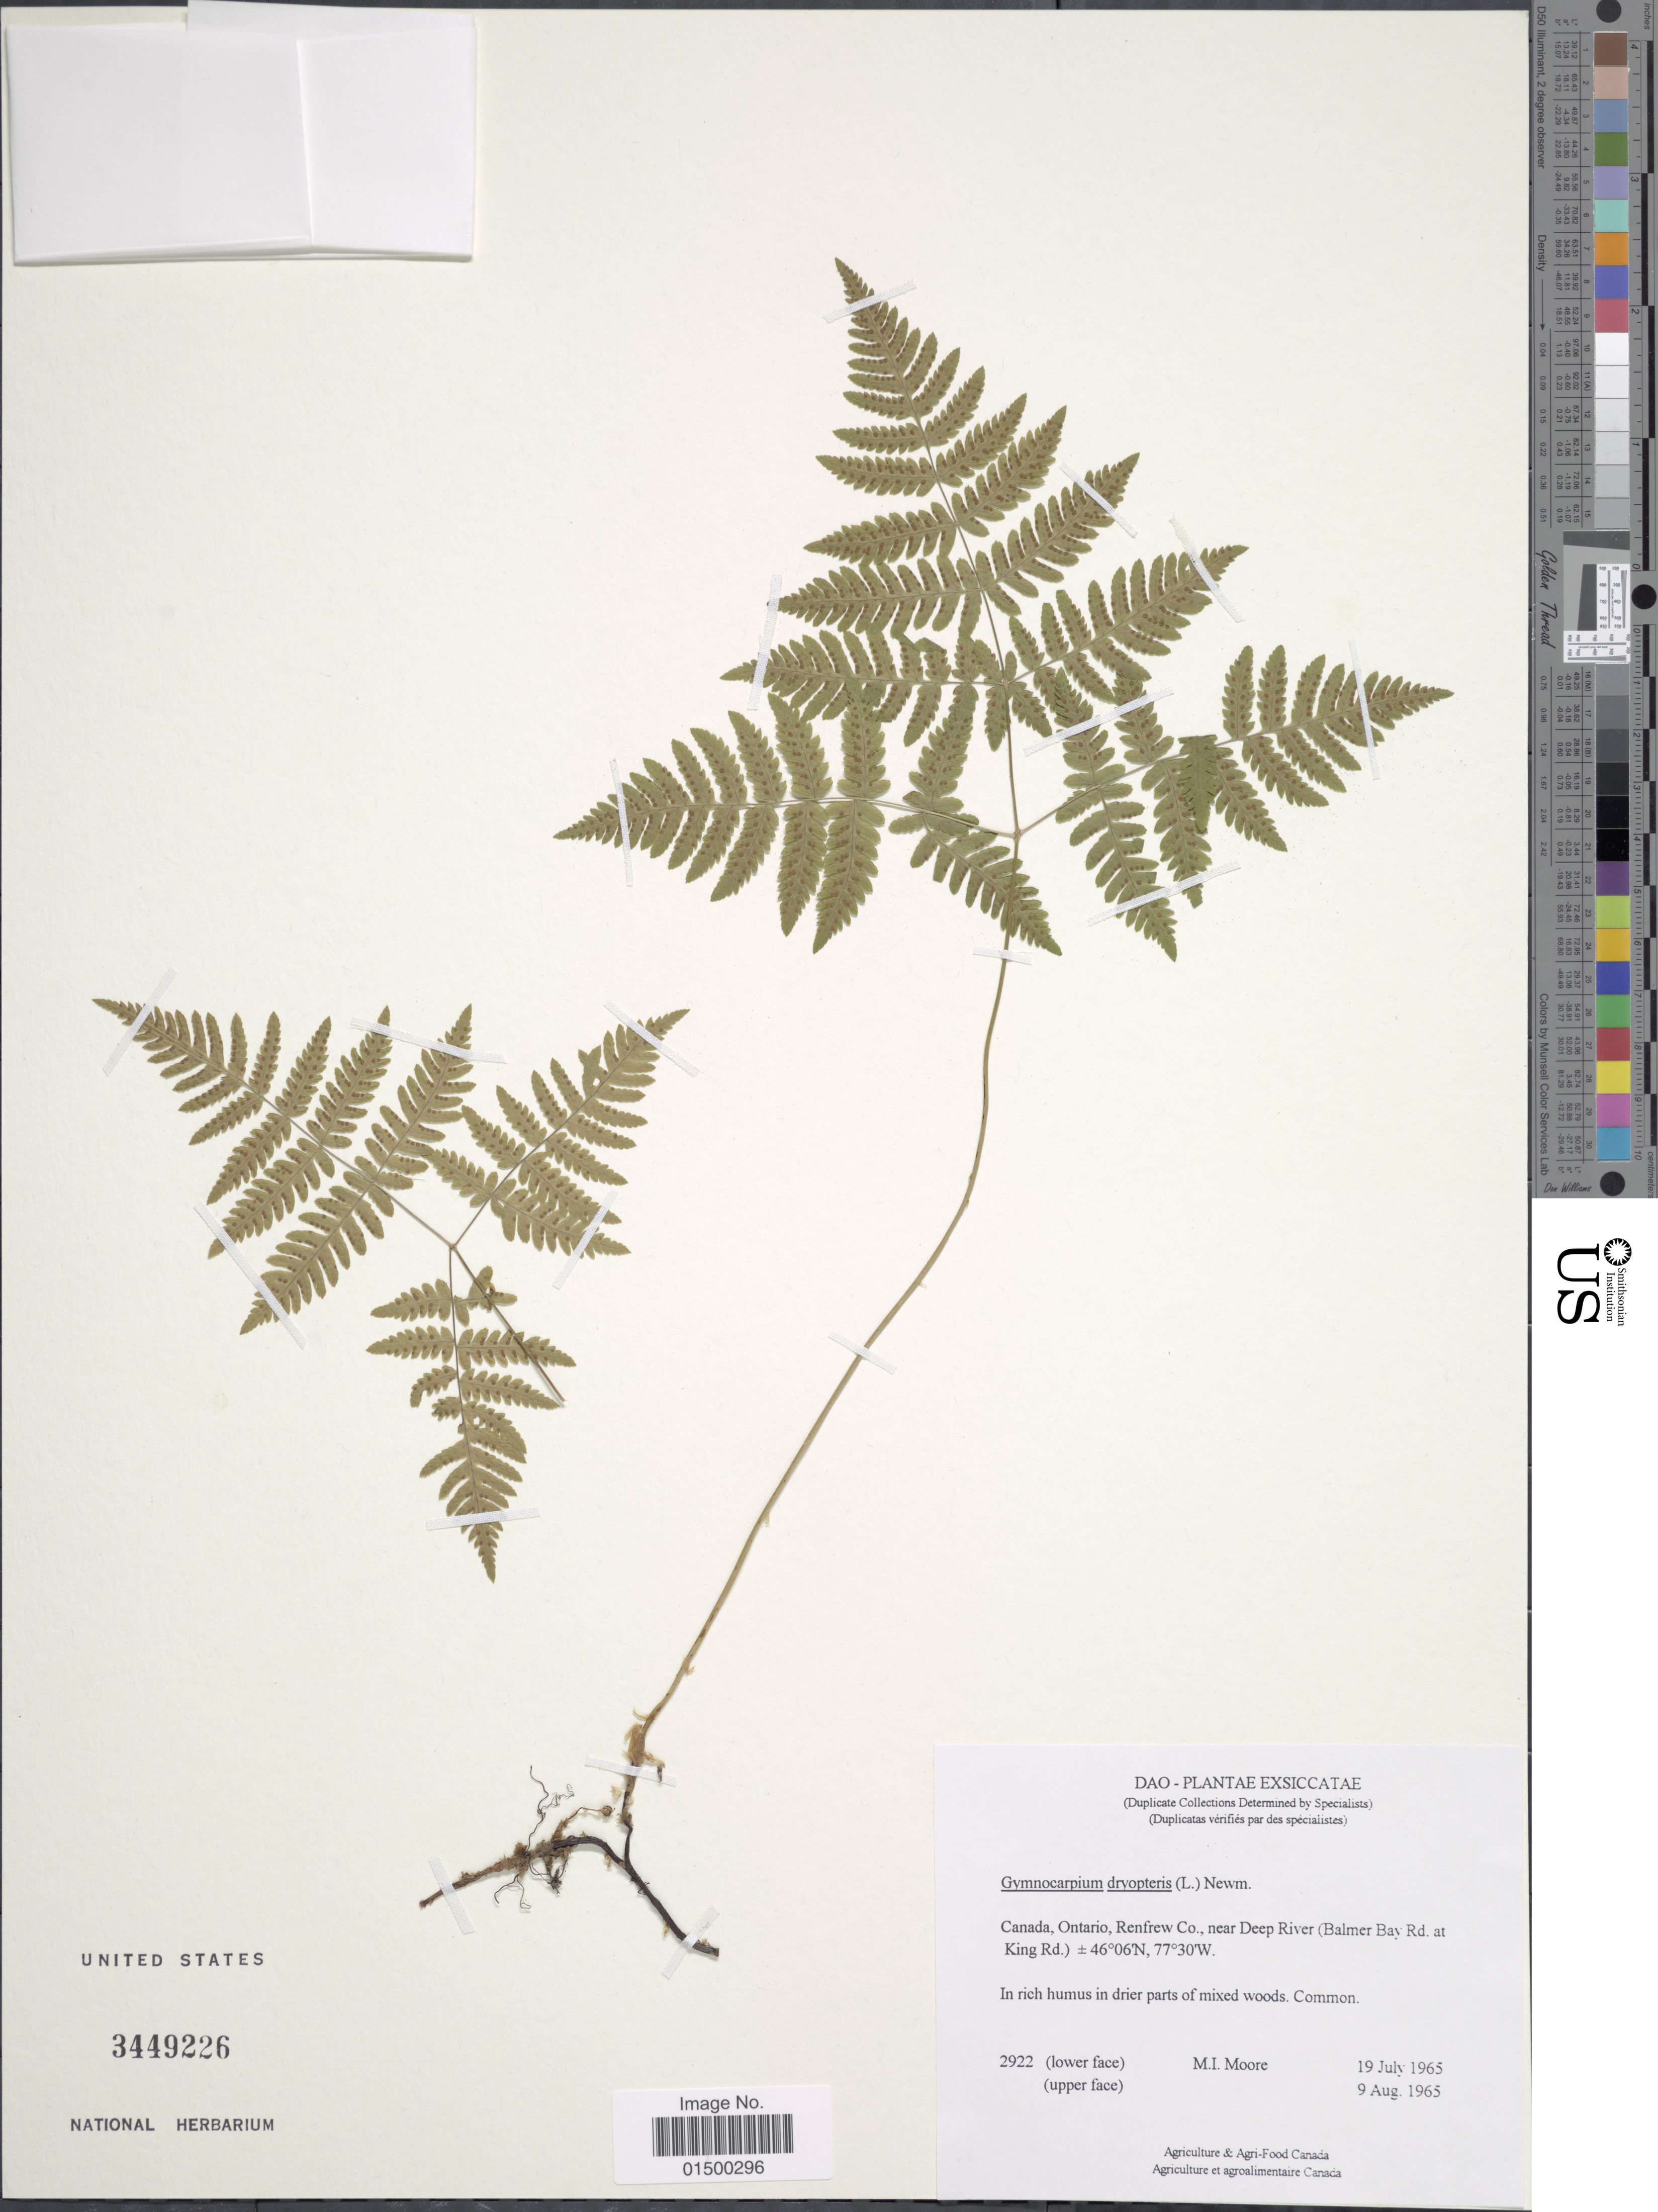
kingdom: Plantae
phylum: Tracheophyta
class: Polypodiopsida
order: Polypodiales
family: Cystopteridaceae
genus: Gymnocarpium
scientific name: Gymnocarpium dryopteris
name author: (L.) Newman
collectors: M. Moore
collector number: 2922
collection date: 1965-07-19/1965-08-09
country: Canada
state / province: Ontario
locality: Dao- Plantae. Canada, Ontario, Renfrew Co., near Deep River (Balmer Bay Rd., at King Rd.)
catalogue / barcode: US 3449226